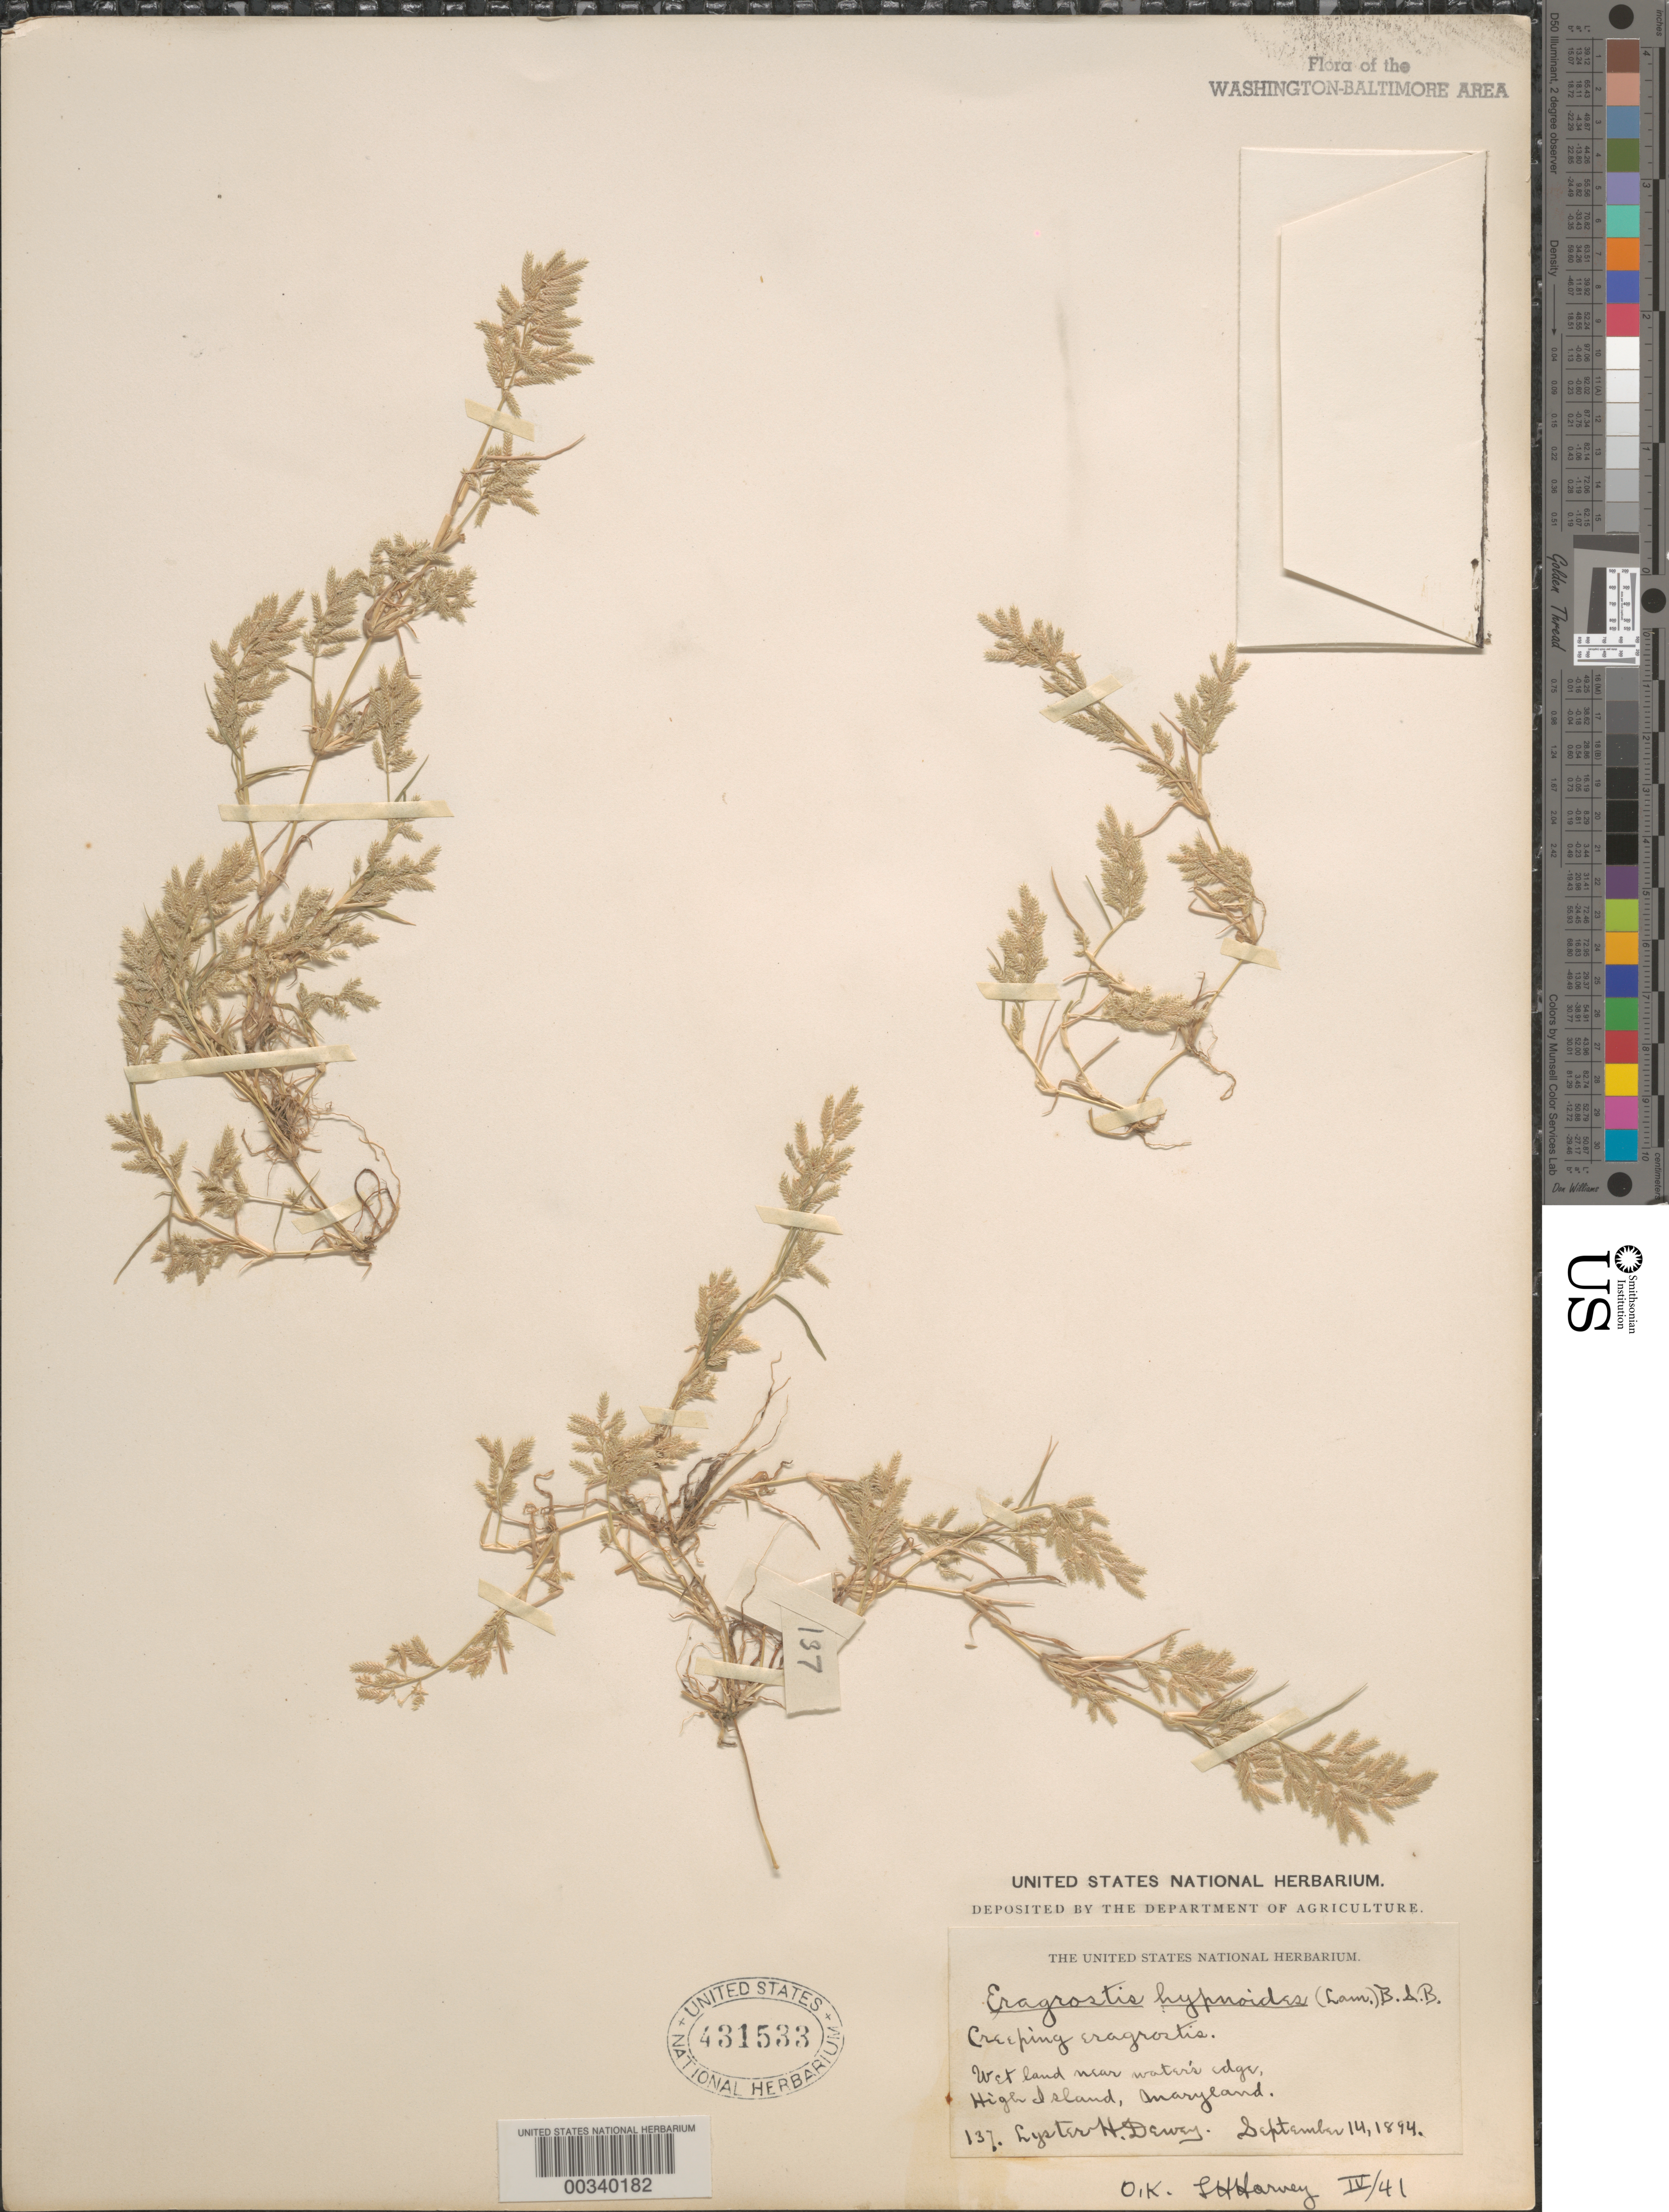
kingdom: Plantae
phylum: Tracheophyta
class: Liliopsida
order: Poales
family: Poaceae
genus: Eragrostis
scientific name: Eragrostis hypnoides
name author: (Lam.) Britton, Stearns & Poggenb.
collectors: L. H. Dewey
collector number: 137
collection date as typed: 14 Sep 1894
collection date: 1894-09-14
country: United States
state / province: Maryland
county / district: Montgomery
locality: High Island C. & O. Canal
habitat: Wetland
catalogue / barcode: US 431533